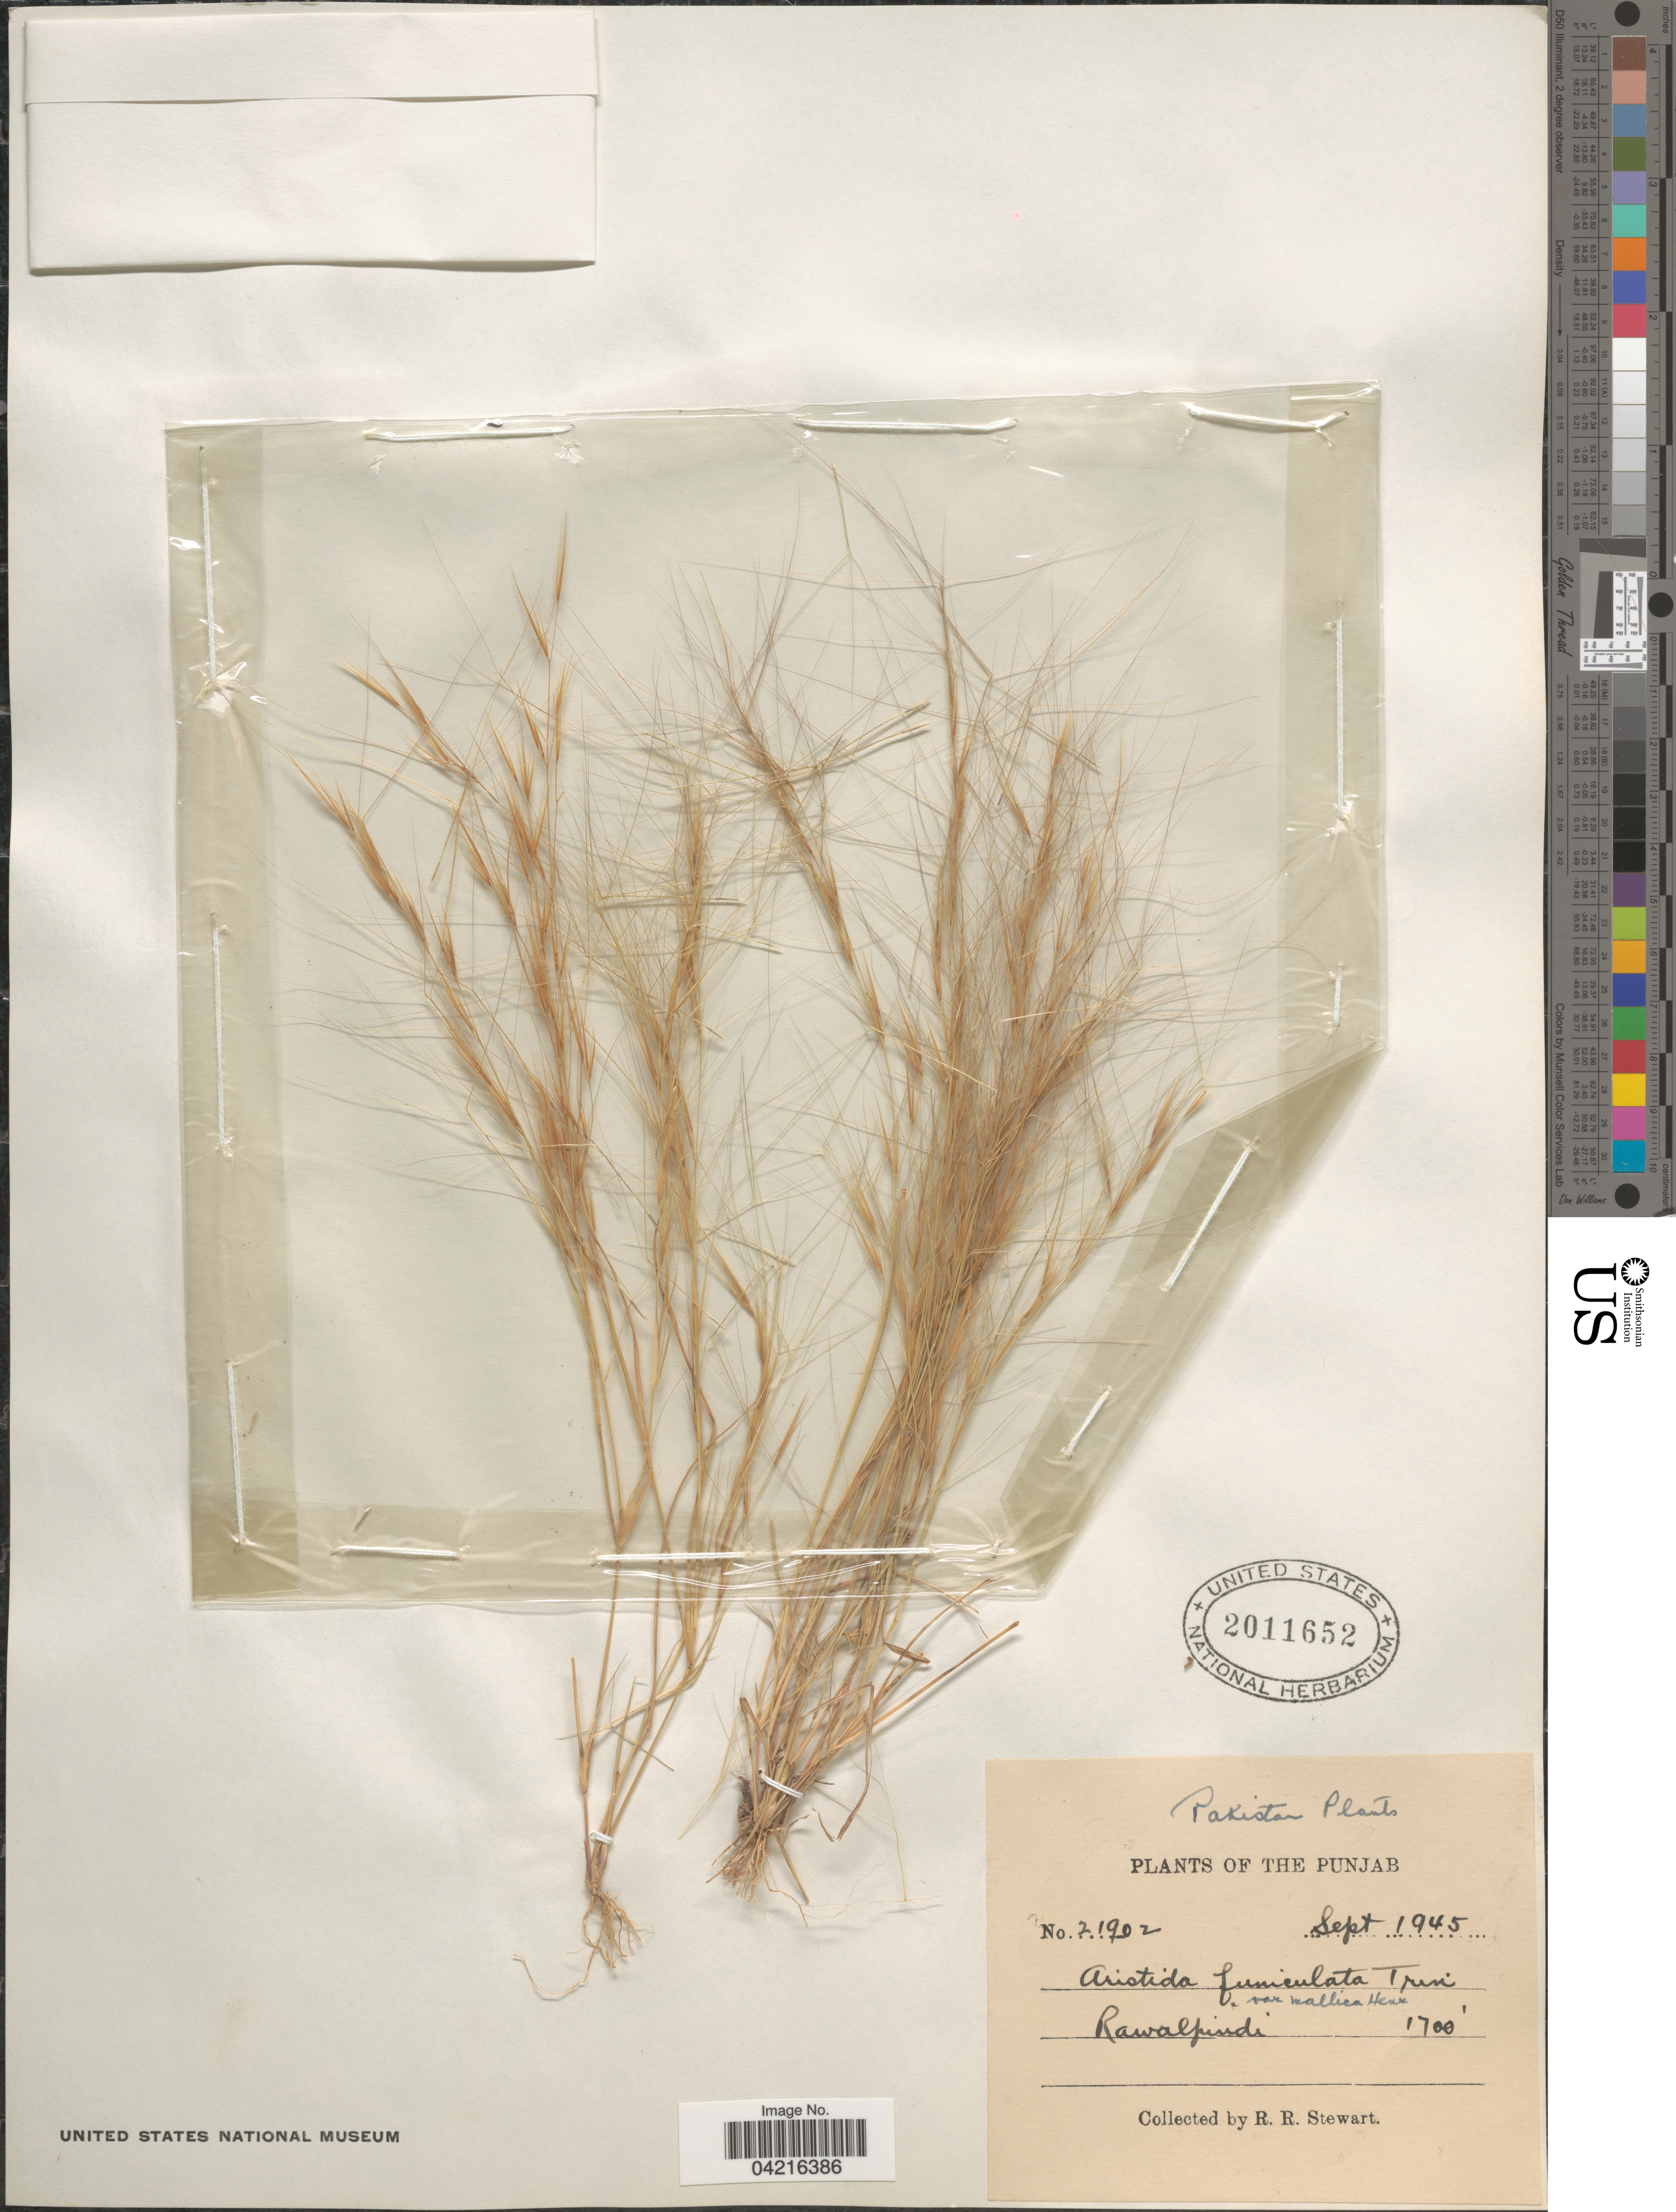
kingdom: Plantae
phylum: Tracheophyta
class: Liliopsida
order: Poales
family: Poaceae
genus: Aristida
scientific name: Aristida funiculata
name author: Trin. & Rupr.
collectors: R. Stewart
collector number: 21902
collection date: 1945-09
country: Pakistan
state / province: Punjab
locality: Rawalpindi.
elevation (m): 518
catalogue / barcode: US 2011652